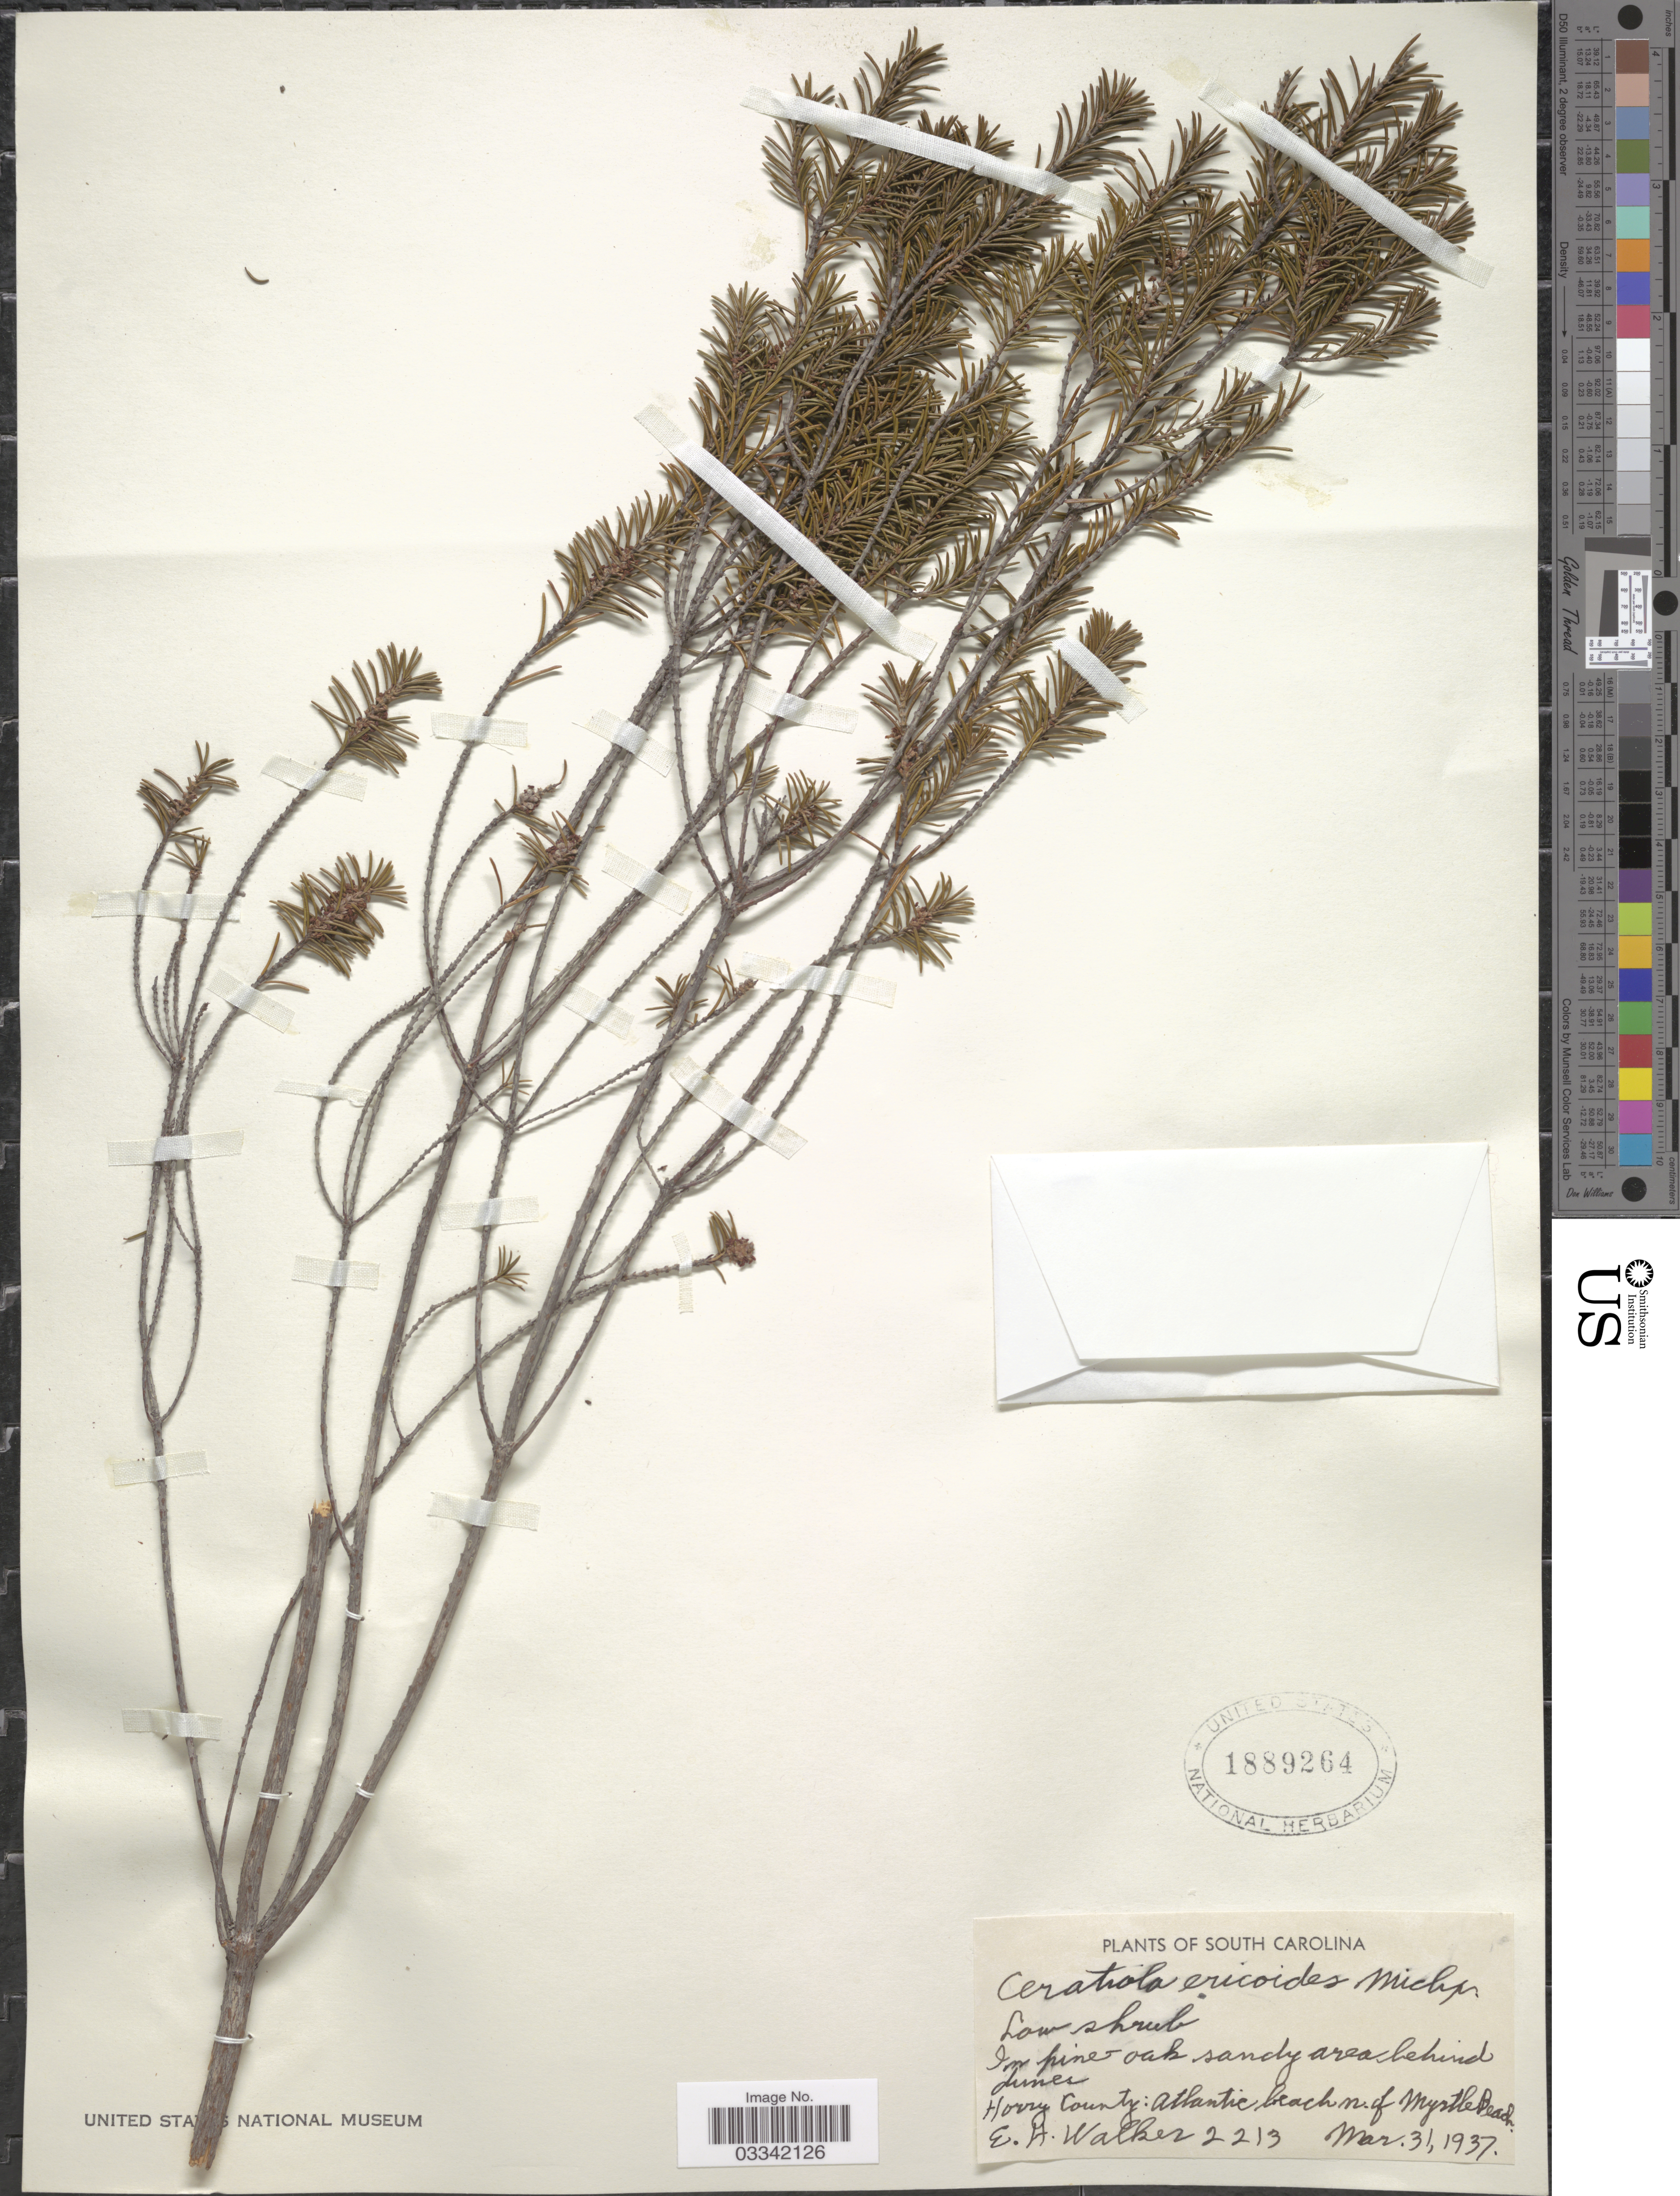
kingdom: Plantae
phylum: Tracheophyta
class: Magnoliopsida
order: Ericales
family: Ericaceae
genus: Ceratiola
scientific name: Ceratiola ericoides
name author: Michx.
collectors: E. H. Walker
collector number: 2213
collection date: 1937-03-31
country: United States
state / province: South Carolina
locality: Horry County: Atlantic beach n. of Myrtle beach.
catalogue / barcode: US 1889264